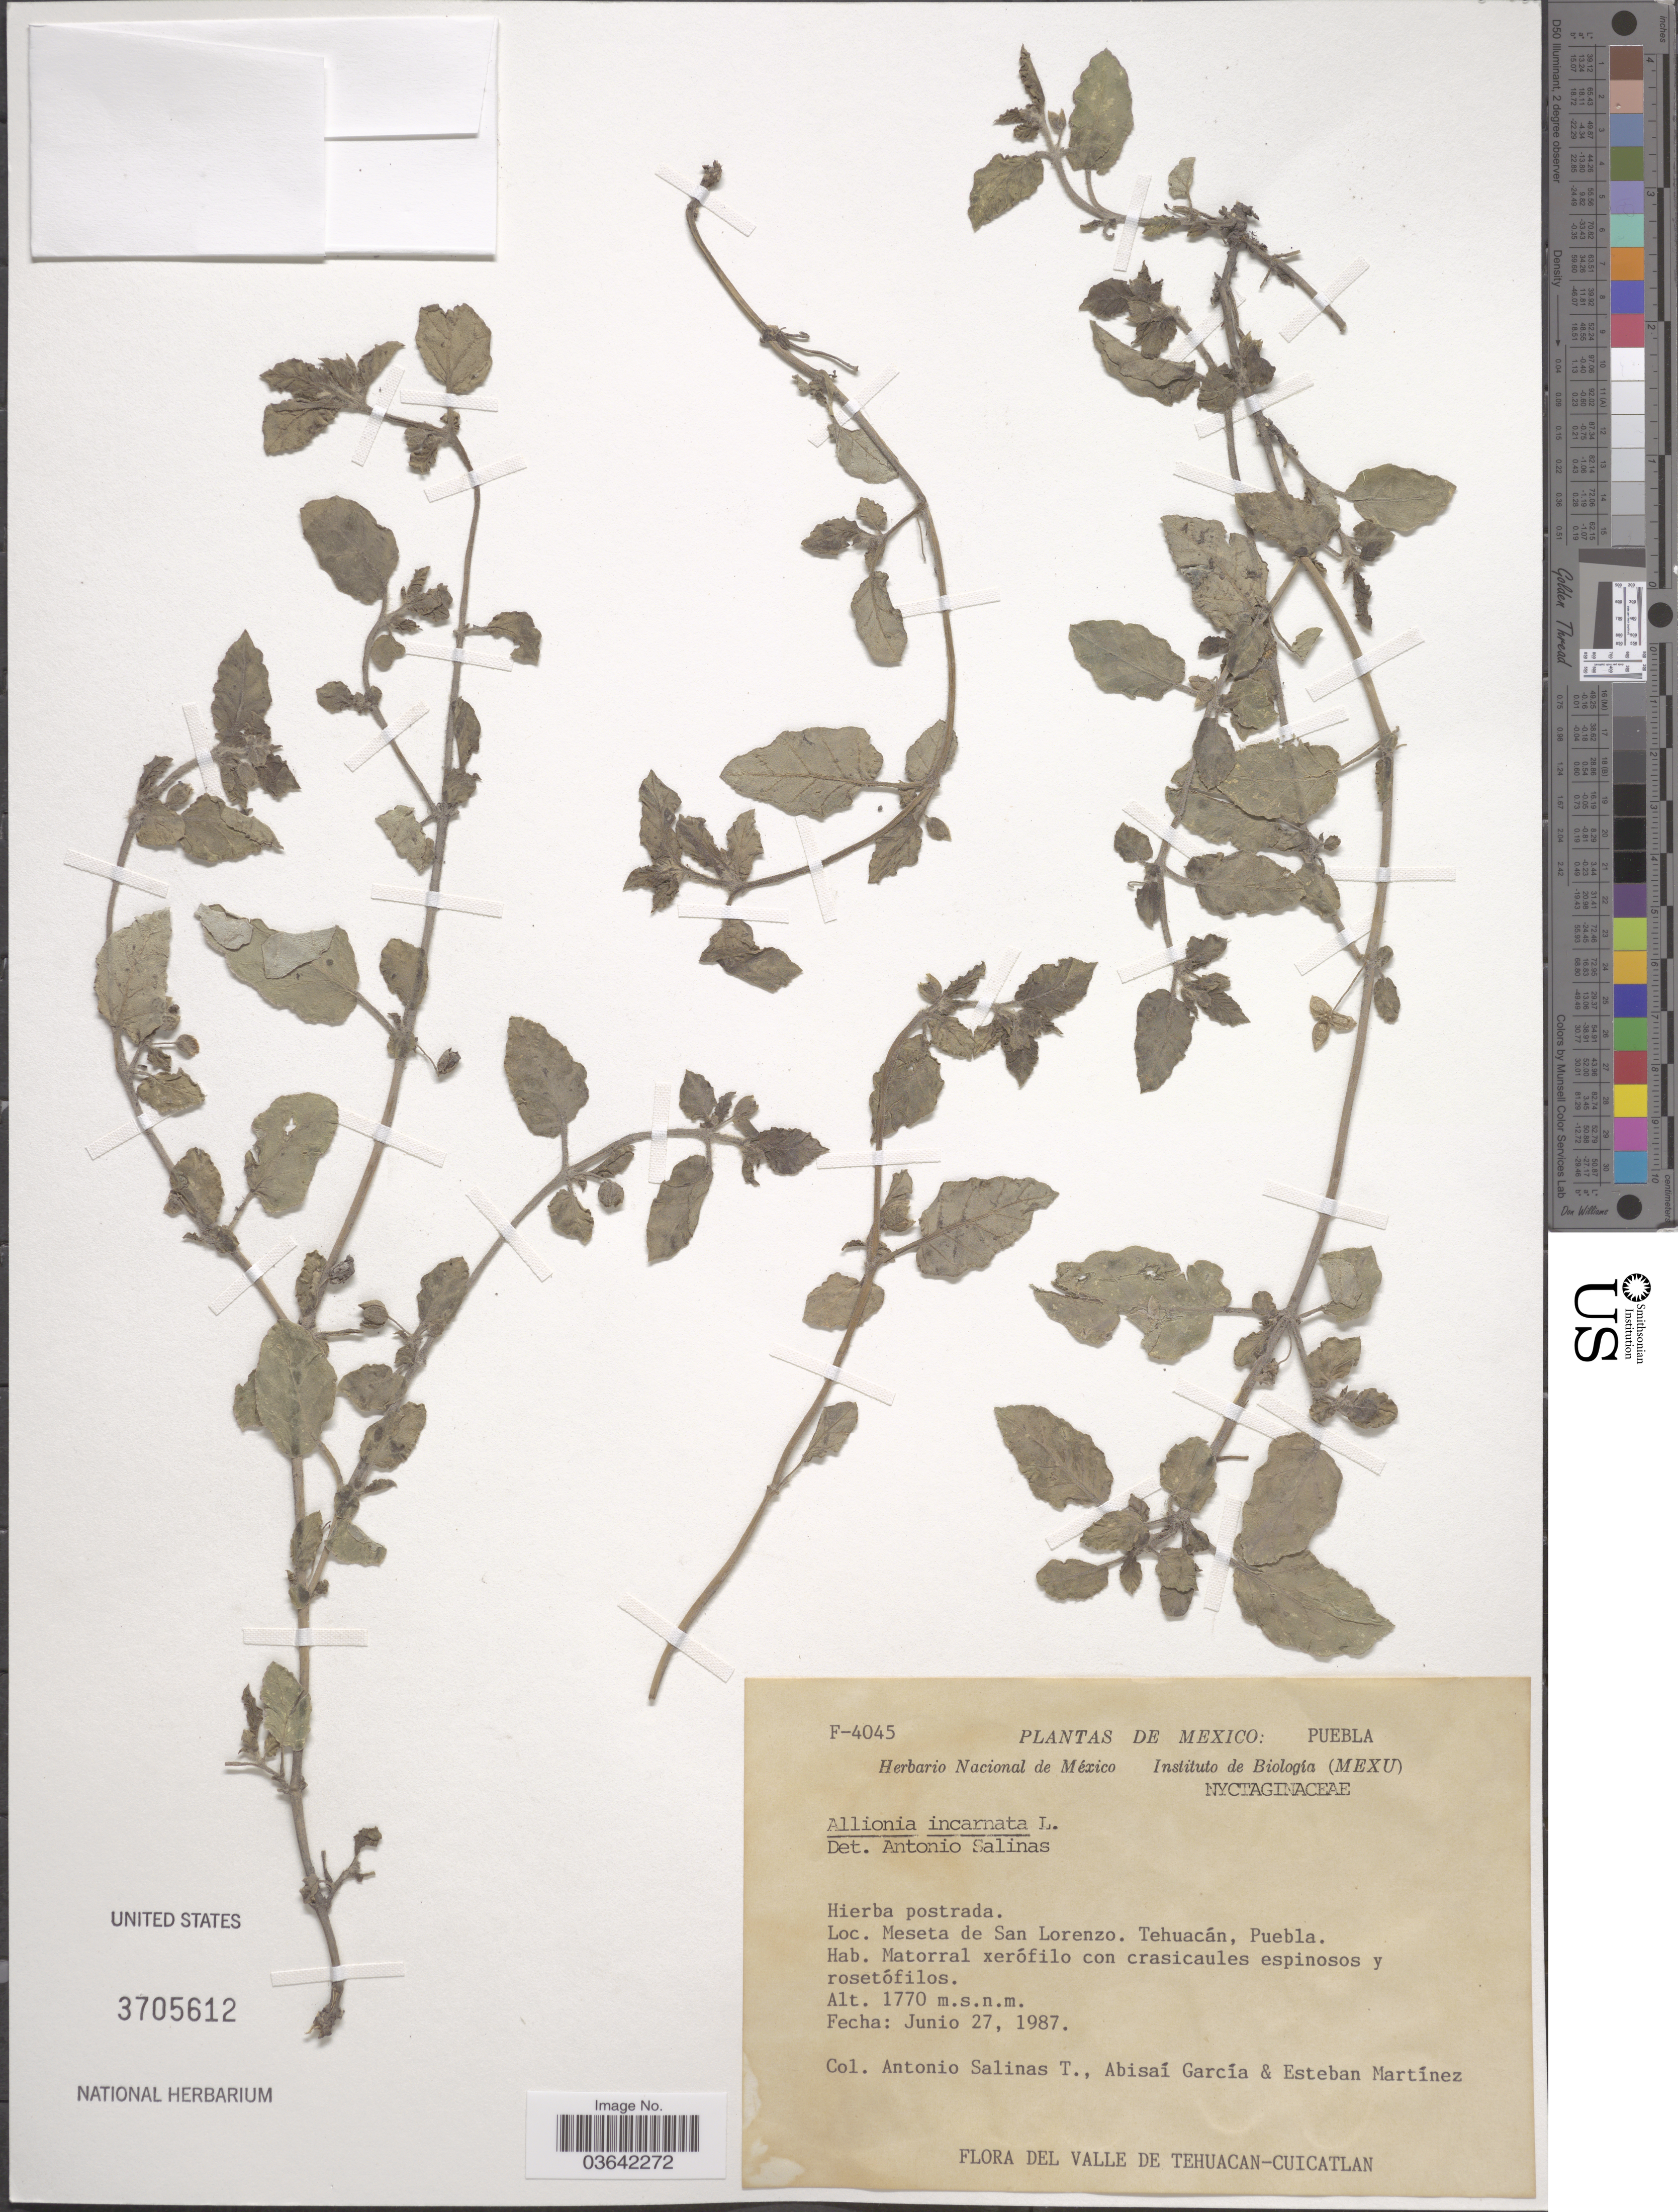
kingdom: Plantae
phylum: Tracheophyta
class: Magnoliopsida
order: Caryophyllales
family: Nyctaginaceae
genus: Allionia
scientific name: Allionia incarnata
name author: L.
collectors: A. Salinas T., A. García & E. Martínez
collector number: F-4045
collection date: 1987-06-27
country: Mexico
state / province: Puebla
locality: Meseta de San Lorenzo. Tehuacán.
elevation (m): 1770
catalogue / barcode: US 3705612